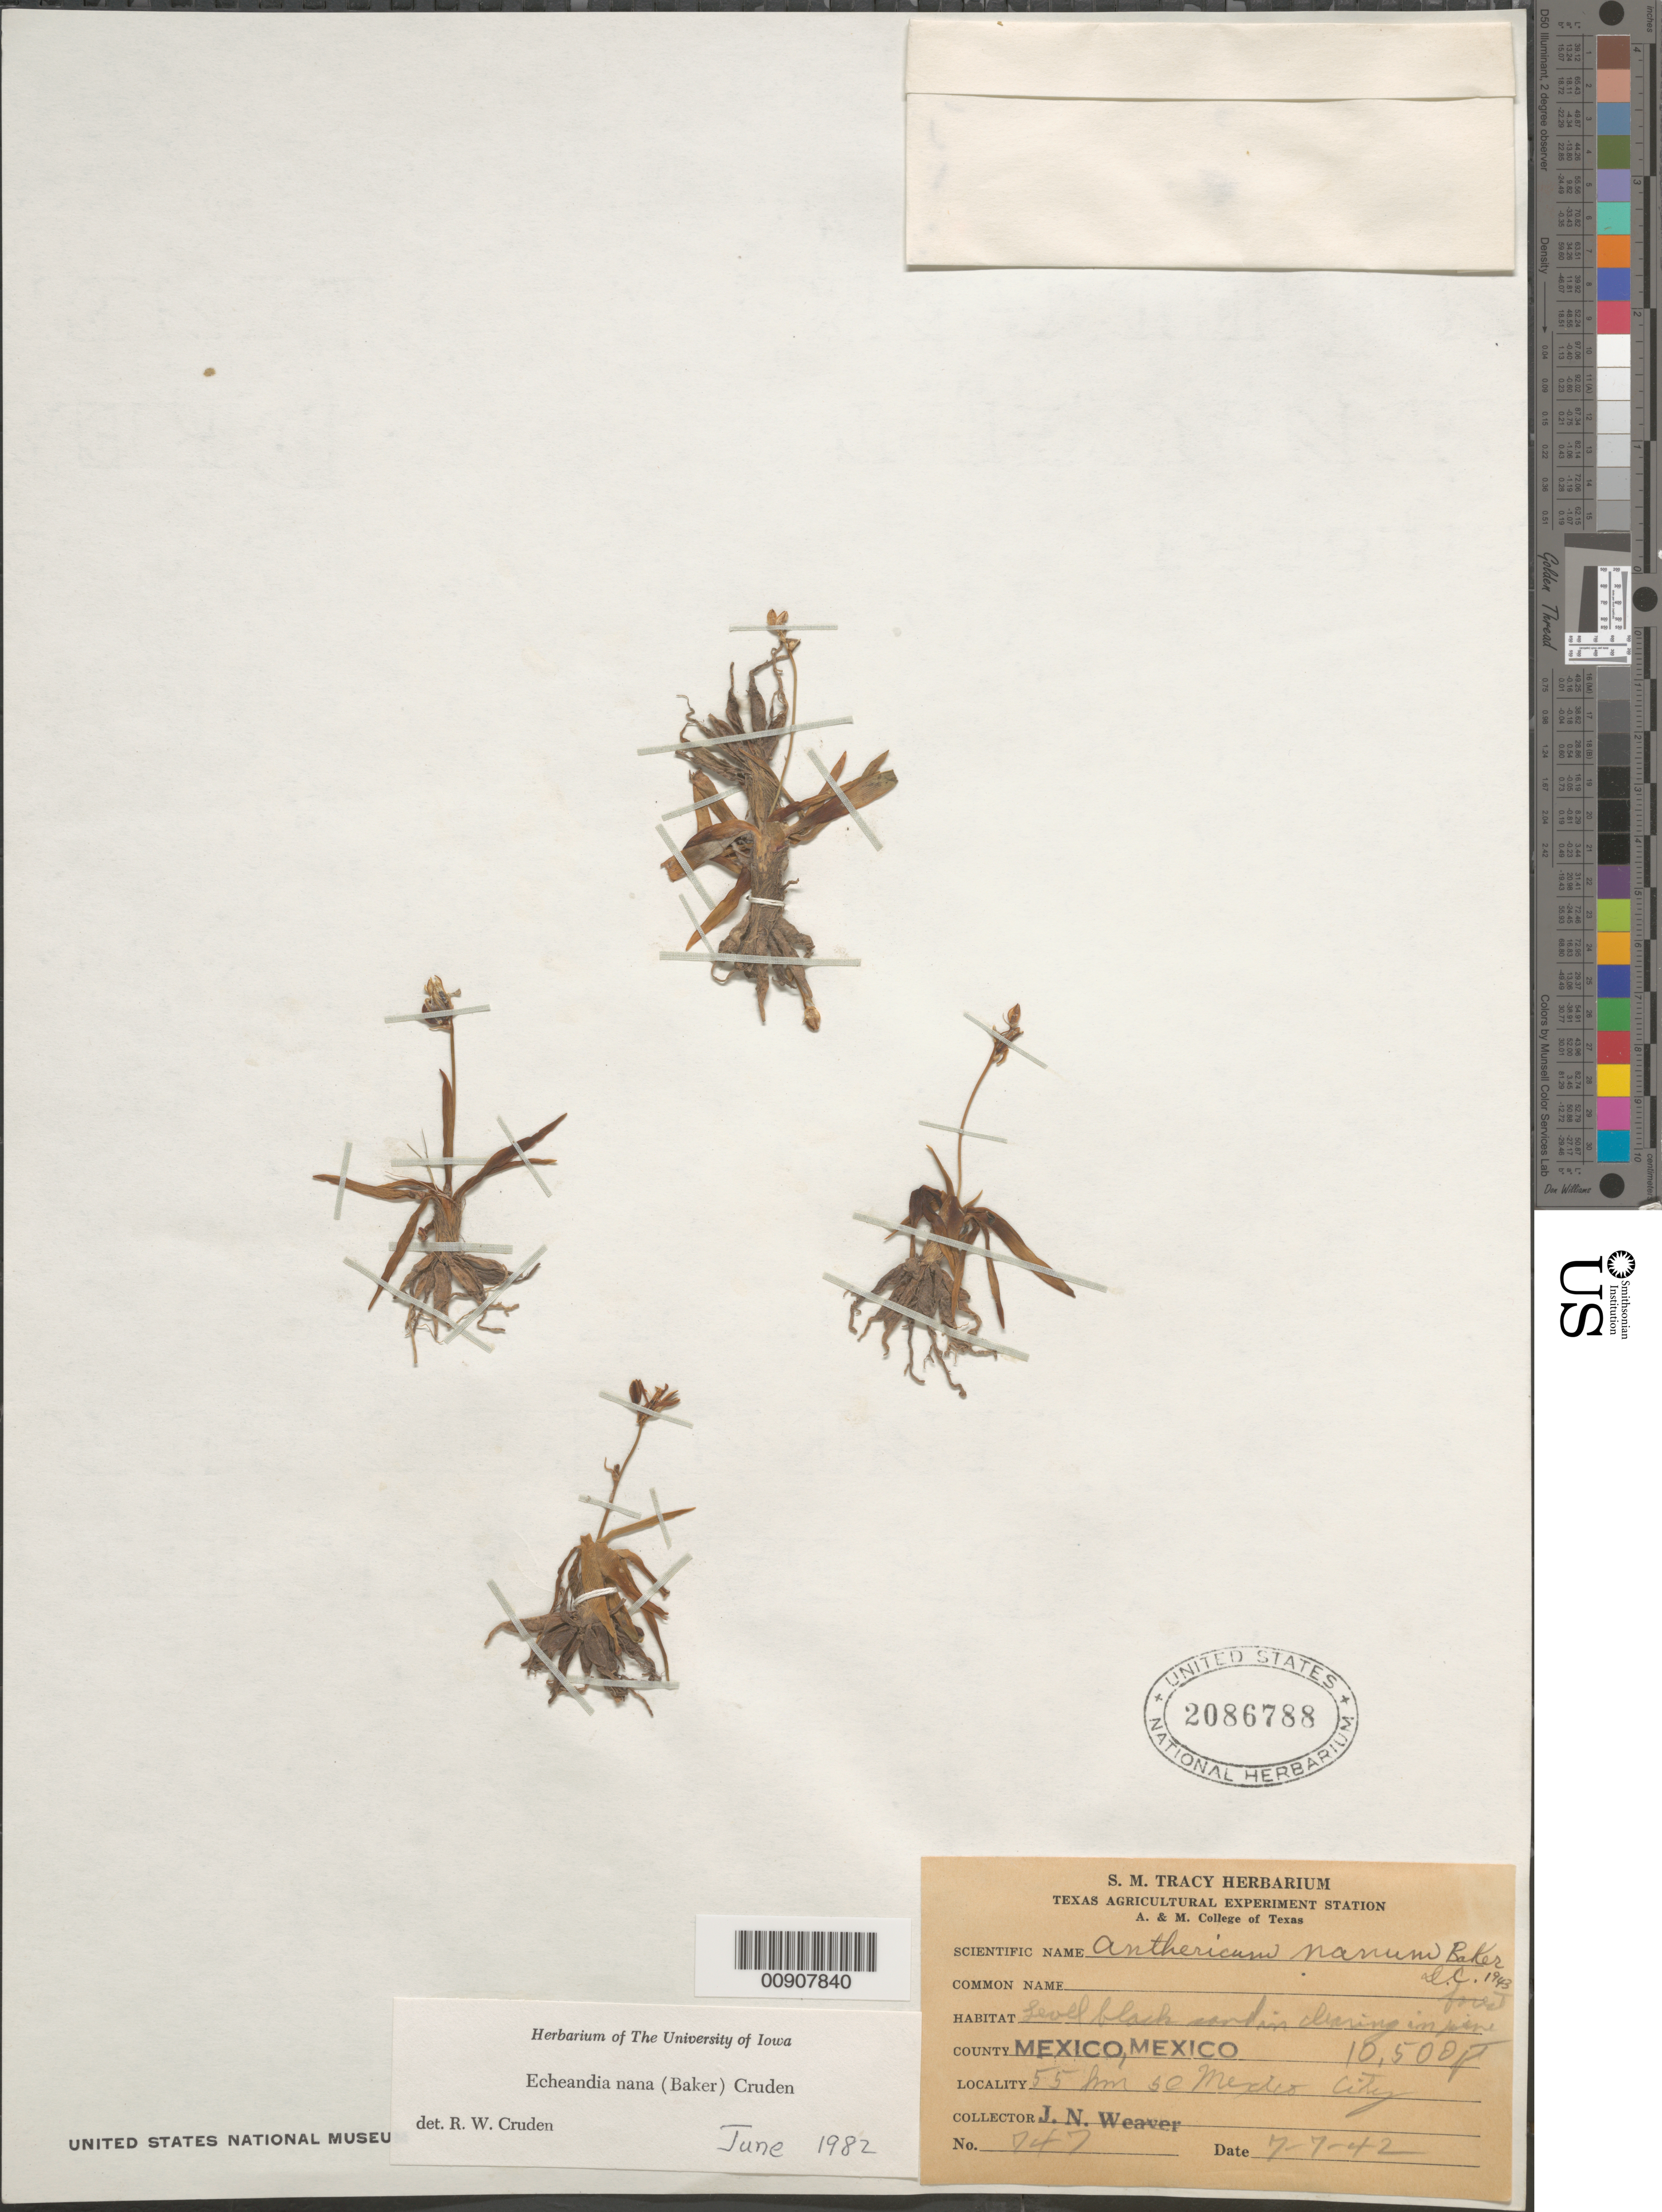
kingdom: Plantae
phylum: Tracheophyta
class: Liliopsida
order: Asparagales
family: Asparagaceae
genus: Echeandia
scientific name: Echeandia nana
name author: (Baker) Cruden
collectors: J. N. Weaver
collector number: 747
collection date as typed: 07 Jul 1942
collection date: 1942-07-07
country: Mexico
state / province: México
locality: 55 km. SE Mexico City.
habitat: Level black sand in clearing in pine forest.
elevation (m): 3200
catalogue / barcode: US 2086788